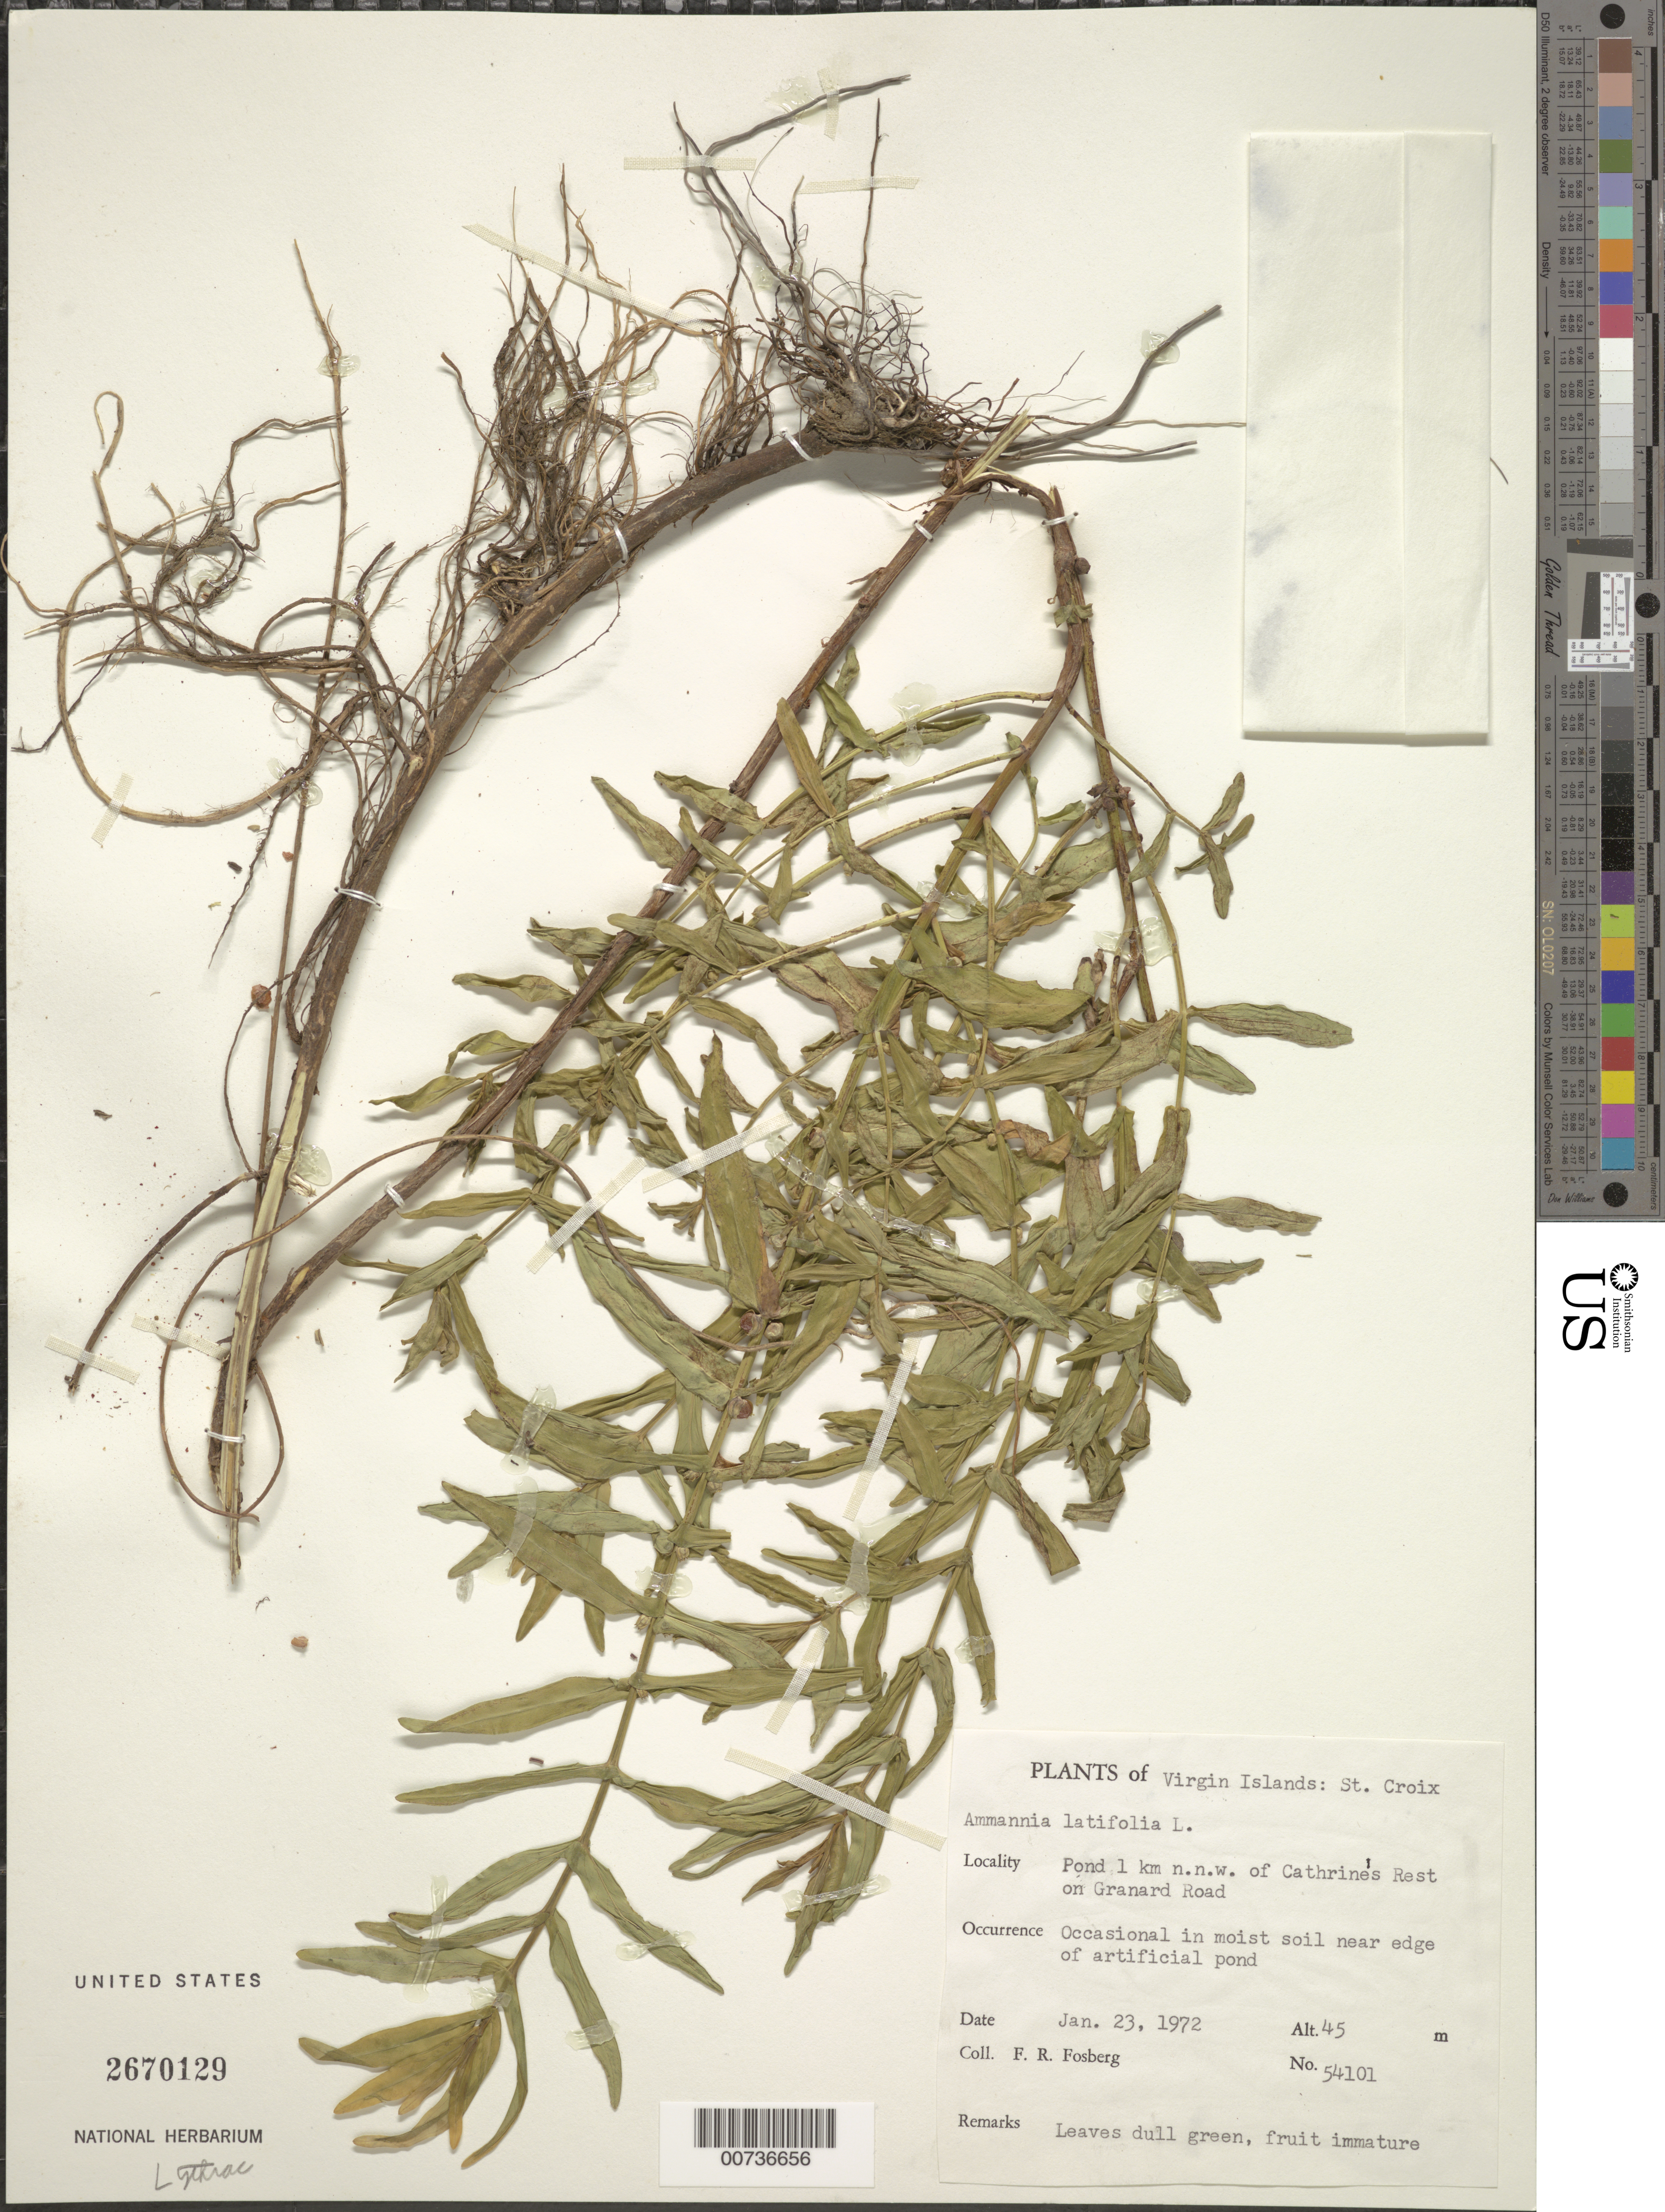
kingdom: Plantae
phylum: Tracheophyta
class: Magnoliopsida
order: Myrtales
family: Lythraceae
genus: Ammannia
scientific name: Ammannia latifolia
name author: L.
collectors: F. R. Fosberg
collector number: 54101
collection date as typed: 23 Jan 1972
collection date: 1972-01-23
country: U.S. Virgin Islands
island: St. Croix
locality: Pond 1 km NNW of Cathrine's Rest on Granard Road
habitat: Occasional in moist soil near edge of artificial pond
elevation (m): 45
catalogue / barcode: US 2670129